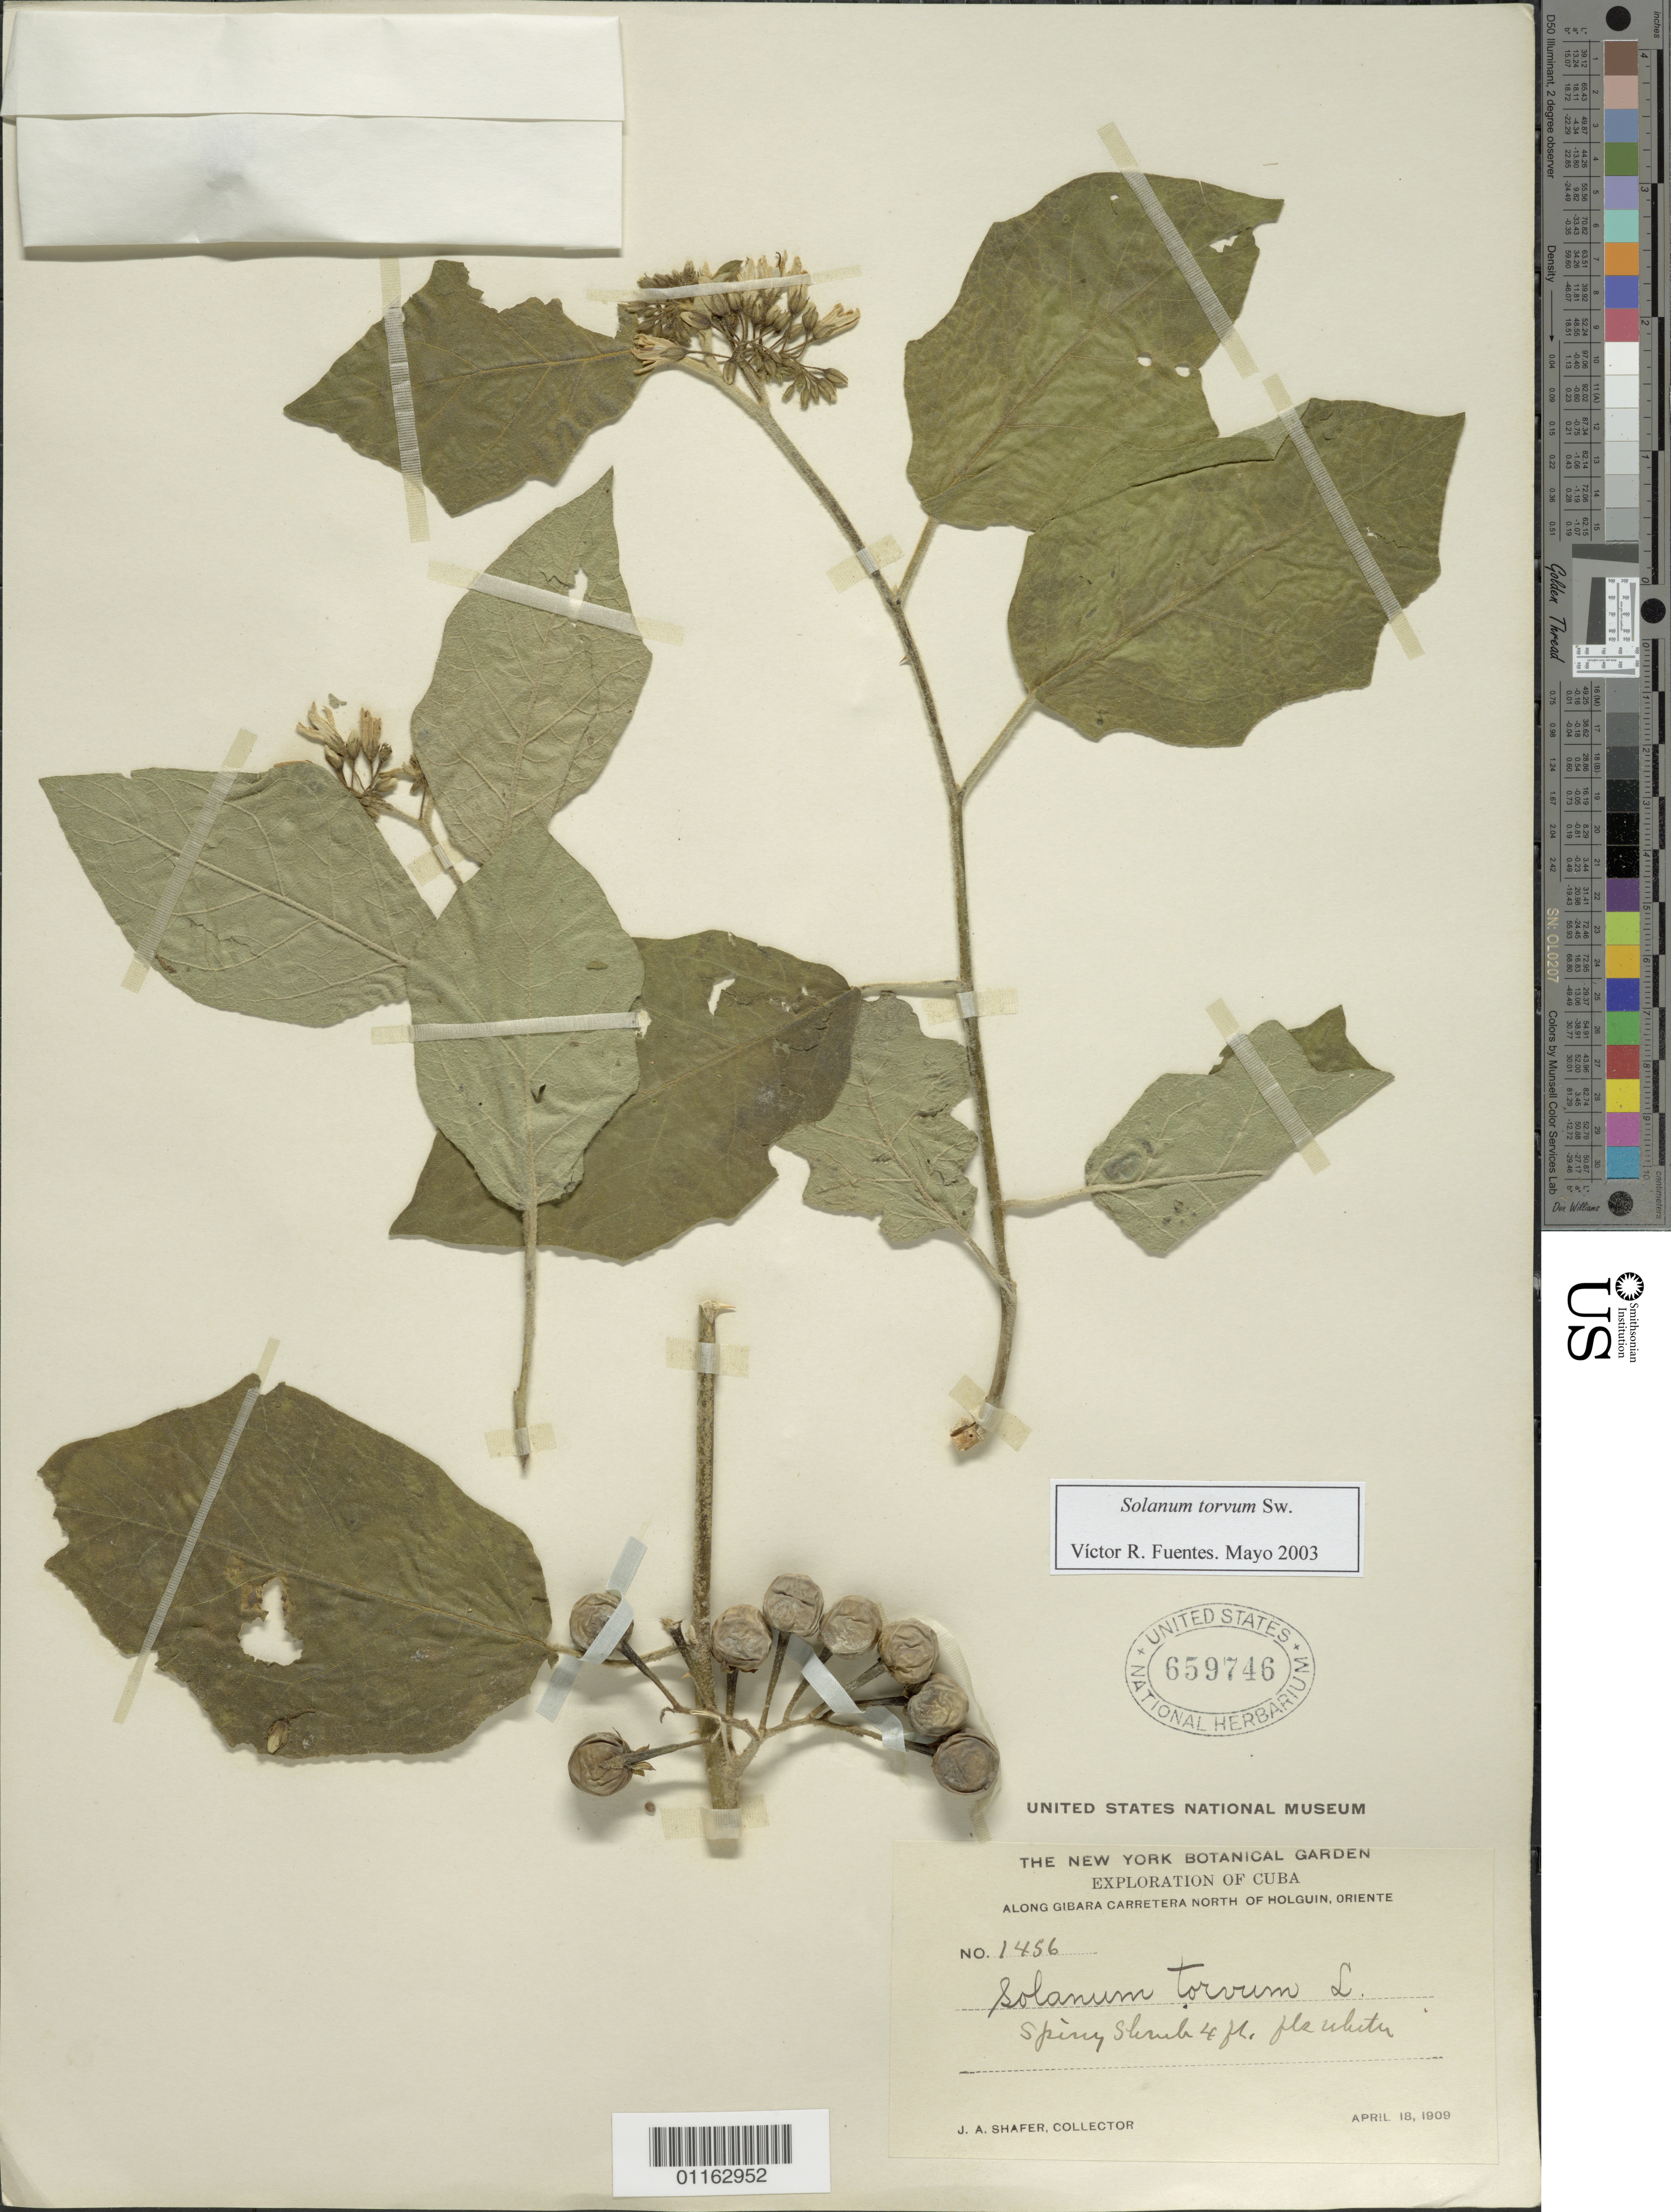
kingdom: Plantae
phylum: Tracheophyta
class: Magnoliopsida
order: Solanales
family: Solanaceae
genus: Solanum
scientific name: Solanum torvum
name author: Sw.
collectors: J. A. Shafer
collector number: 1456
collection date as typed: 18 Apr 1909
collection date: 1909-04-18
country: Cuba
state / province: Oriente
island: Cuba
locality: along Gibara Carretera N of Holguin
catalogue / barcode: US 659746